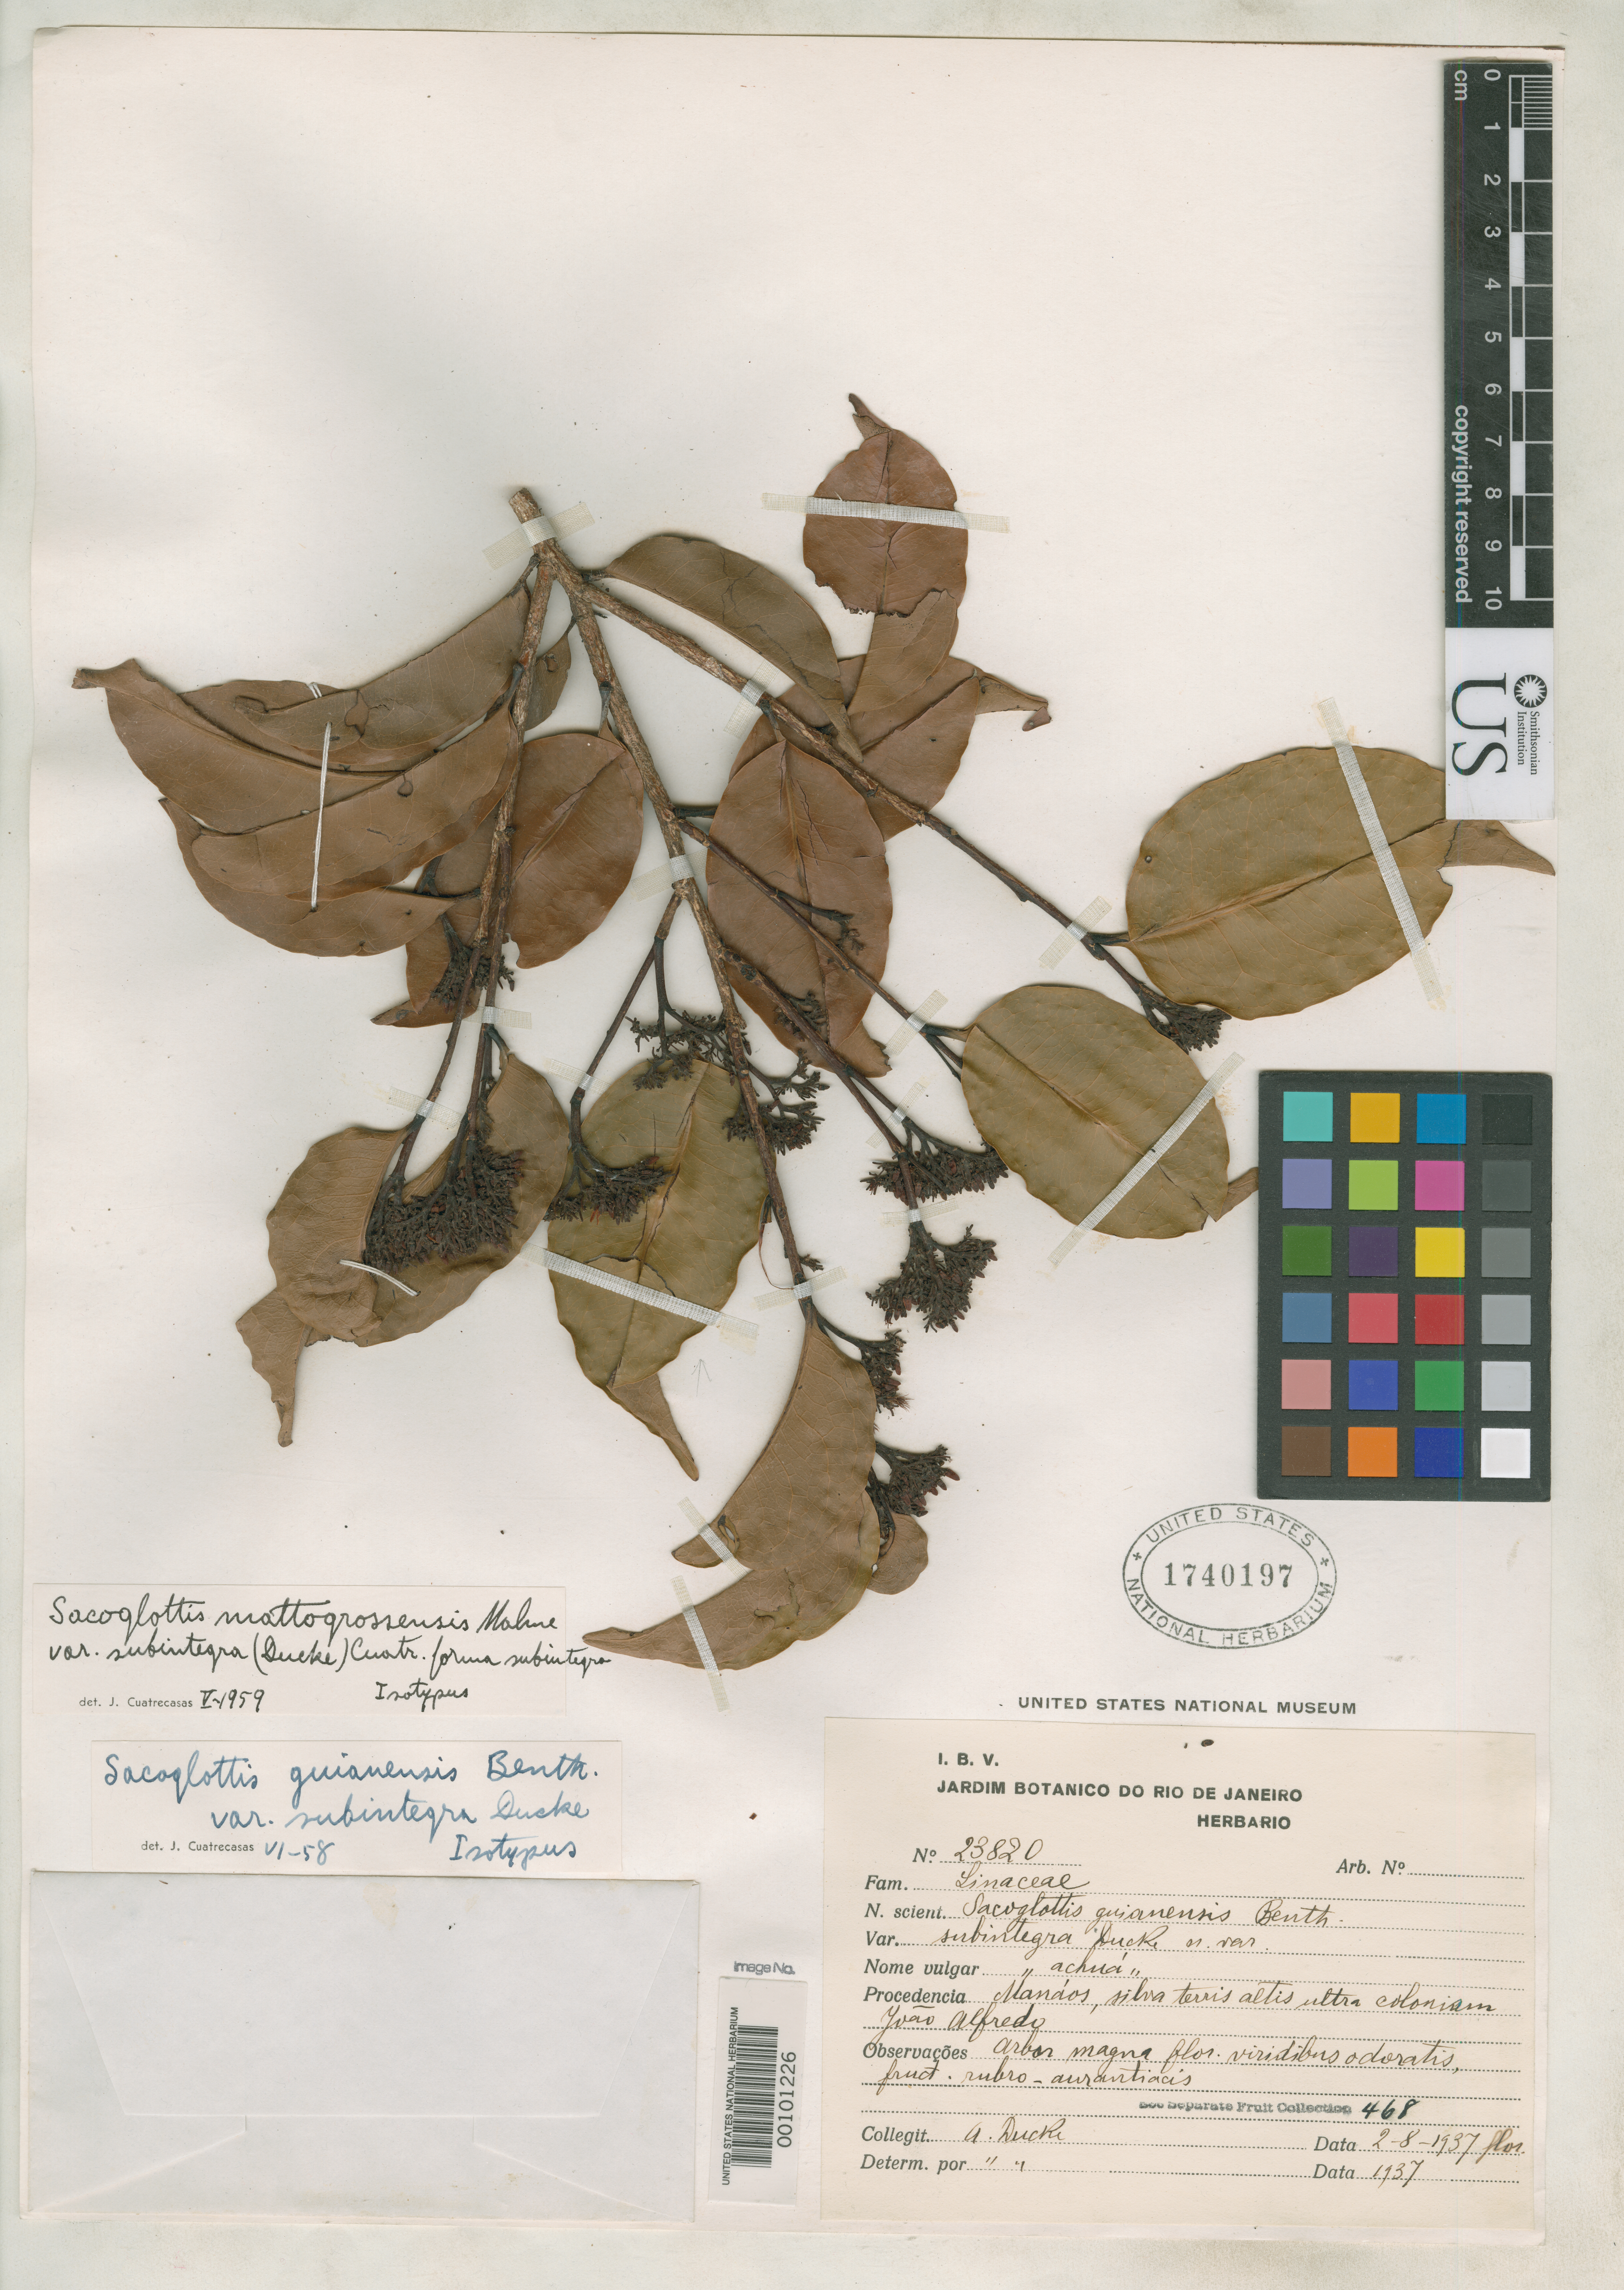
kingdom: Plantae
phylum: Tracheophyta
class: Magnoliopsida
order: Malpighiales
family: Humiriaceae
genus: Sacoglottis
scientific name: Sacoglottis guianensis var. subintegra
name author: Ducke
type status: Isotype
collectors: A. Ducke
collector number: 23820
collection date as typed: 02 Aug 1937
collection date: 1937-08-02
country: Brazil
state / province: Amazonas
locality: Manaos.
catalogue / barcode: US 1740197